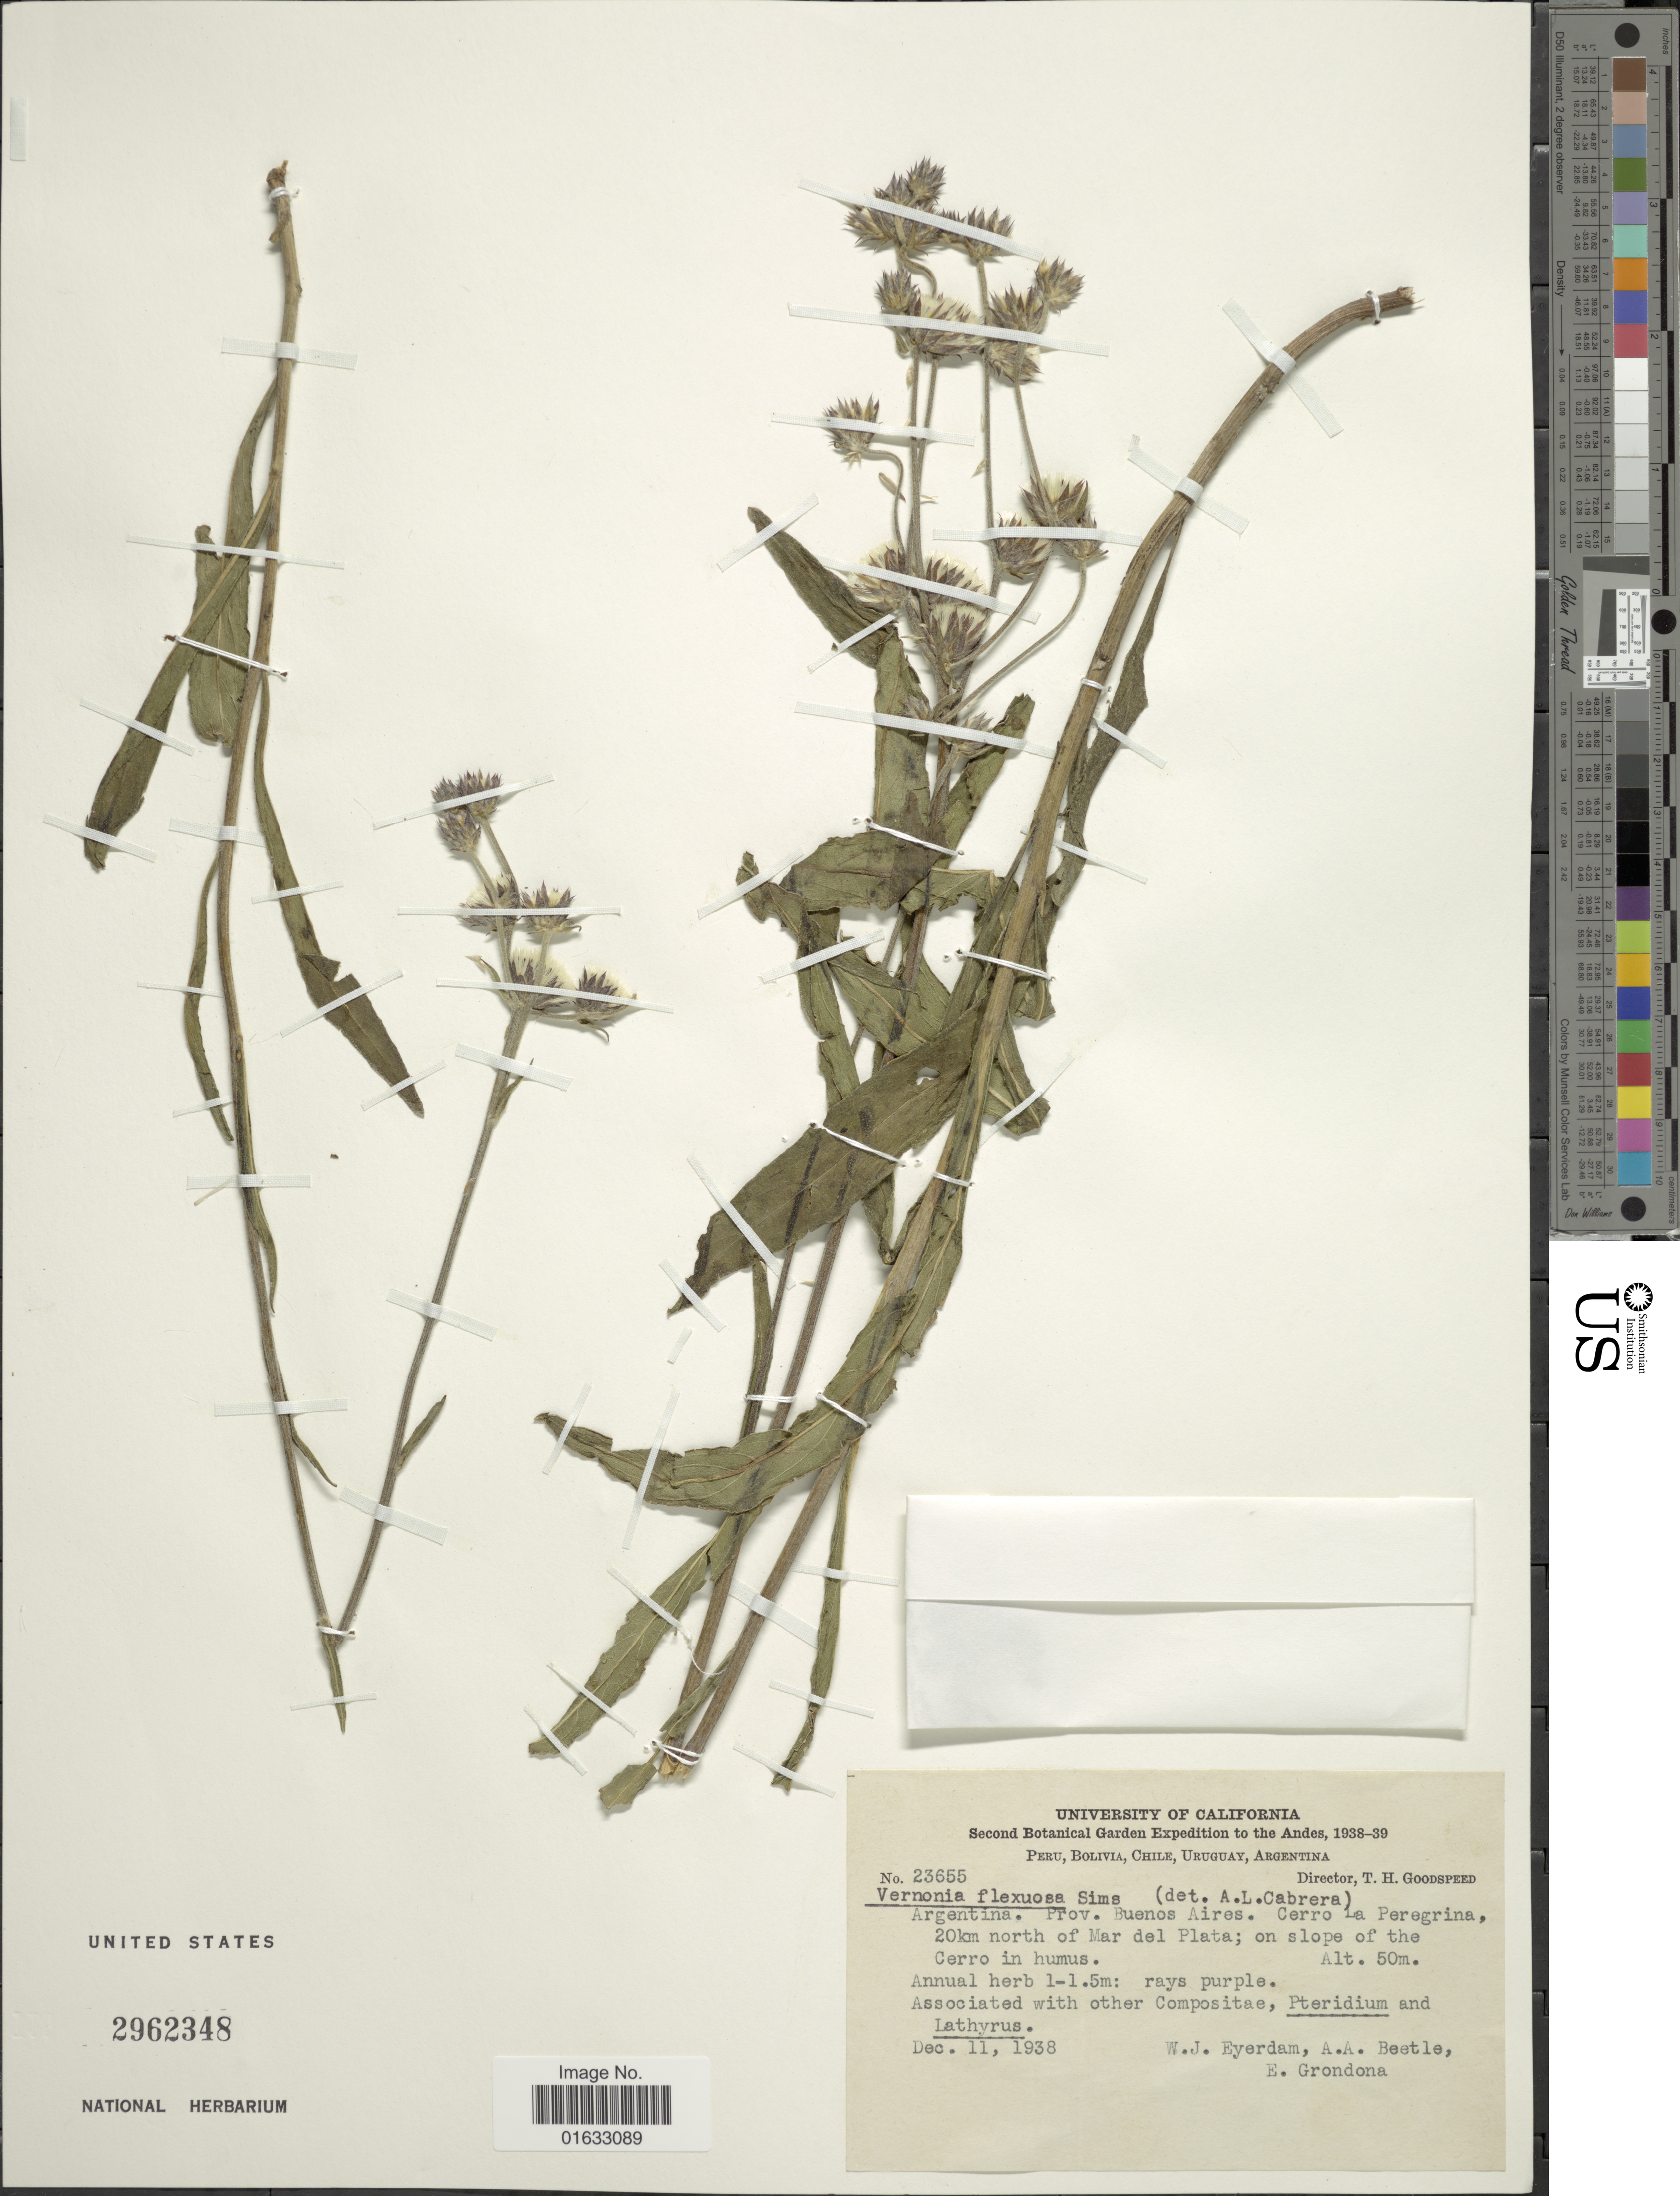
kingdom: Plantae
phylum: Tracheophyta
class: Magnoliopsida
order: Asterales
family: Asteraceae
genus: Chrysolaena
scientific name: Chrysolaena flexuosa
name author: (Sims) H. Rob.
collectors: W. J. Eyerdam, A. A. Beetle & E. Grondona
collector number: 23655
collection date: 1938-12-11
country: Argentina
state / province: Buenos Aires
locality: Argentina, Prov. Buenos Aires. Cerro La Peregrina, 20km north of Mar del Plata; on slope of the Cerro in humus.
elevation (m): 50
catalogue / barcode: US 2962348